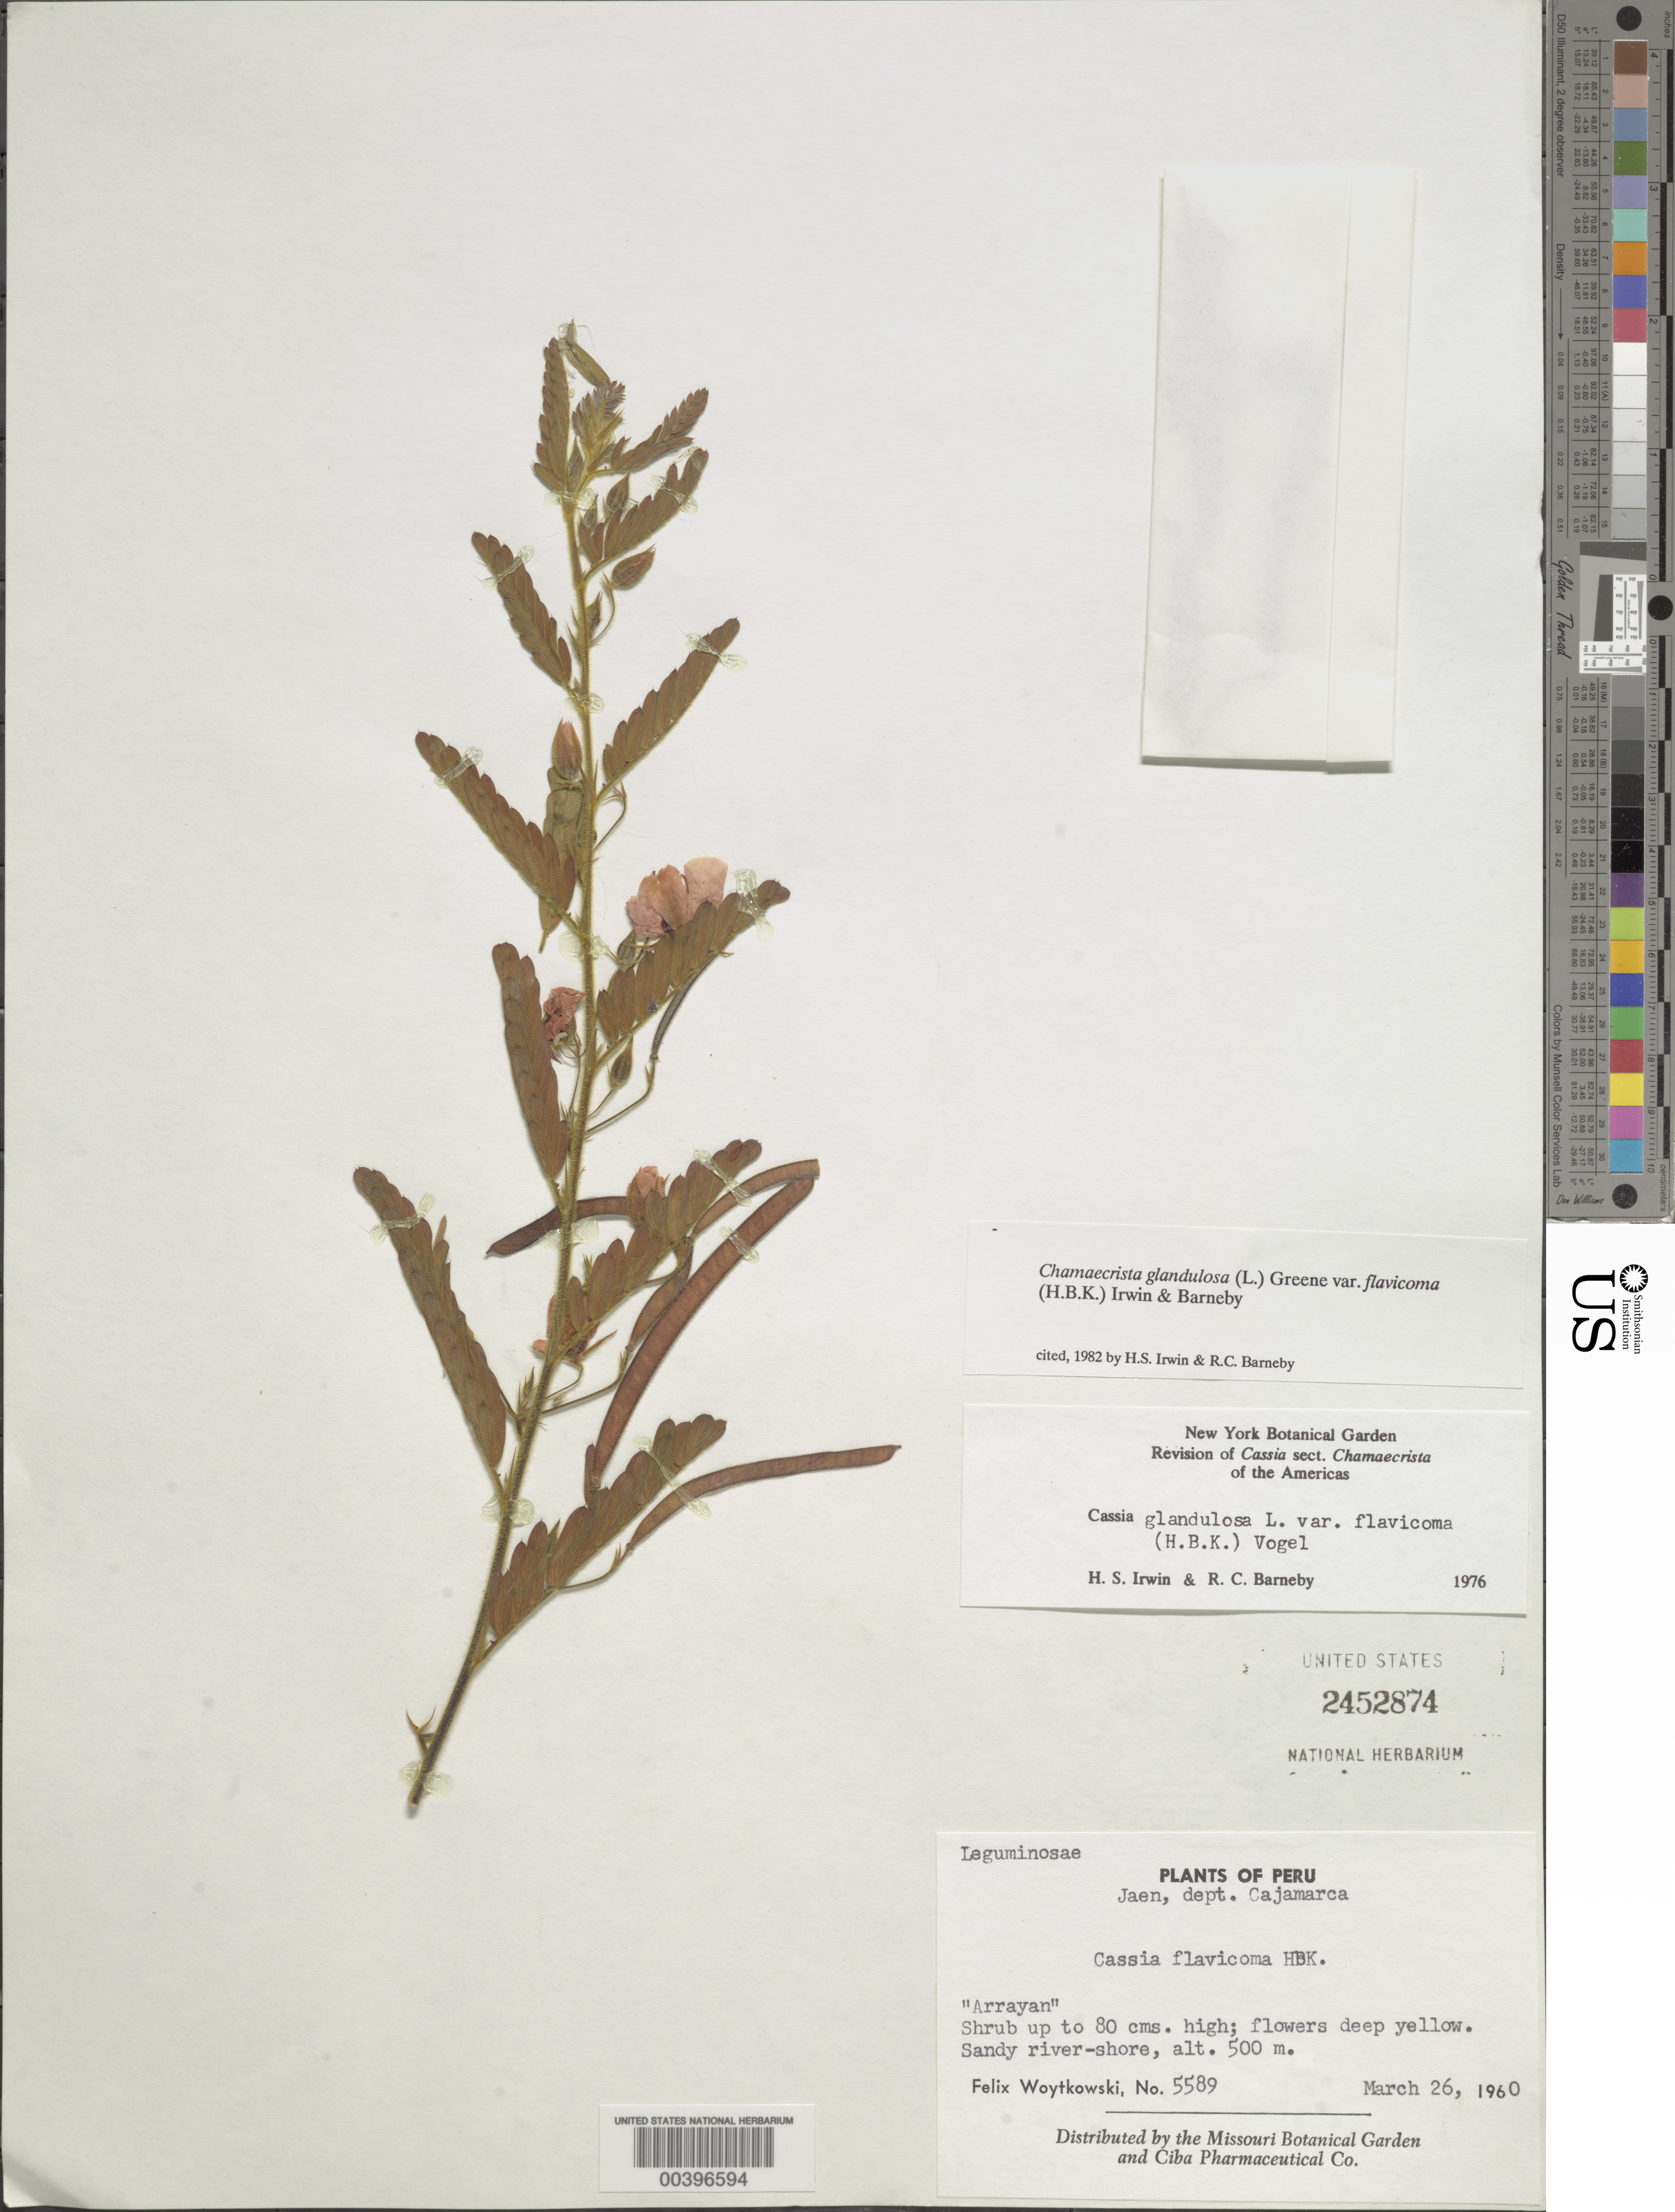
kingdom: Plantae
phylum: Tracheophyta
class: Magnoliopsida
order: Fabales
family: Fabaceae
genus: Chamaecrista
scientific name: Chamaecrista glandulosa var. flavicoma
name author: (Kunth) H.S. Irwin & Barneby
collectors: F. Woytkowski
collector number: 5589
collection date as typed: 26 Mar 1960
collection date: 1960-03-26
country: Peru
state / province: Cajamarca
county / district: Jaén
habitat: Sandy river-shore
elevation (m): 500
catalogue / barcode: US 2452874